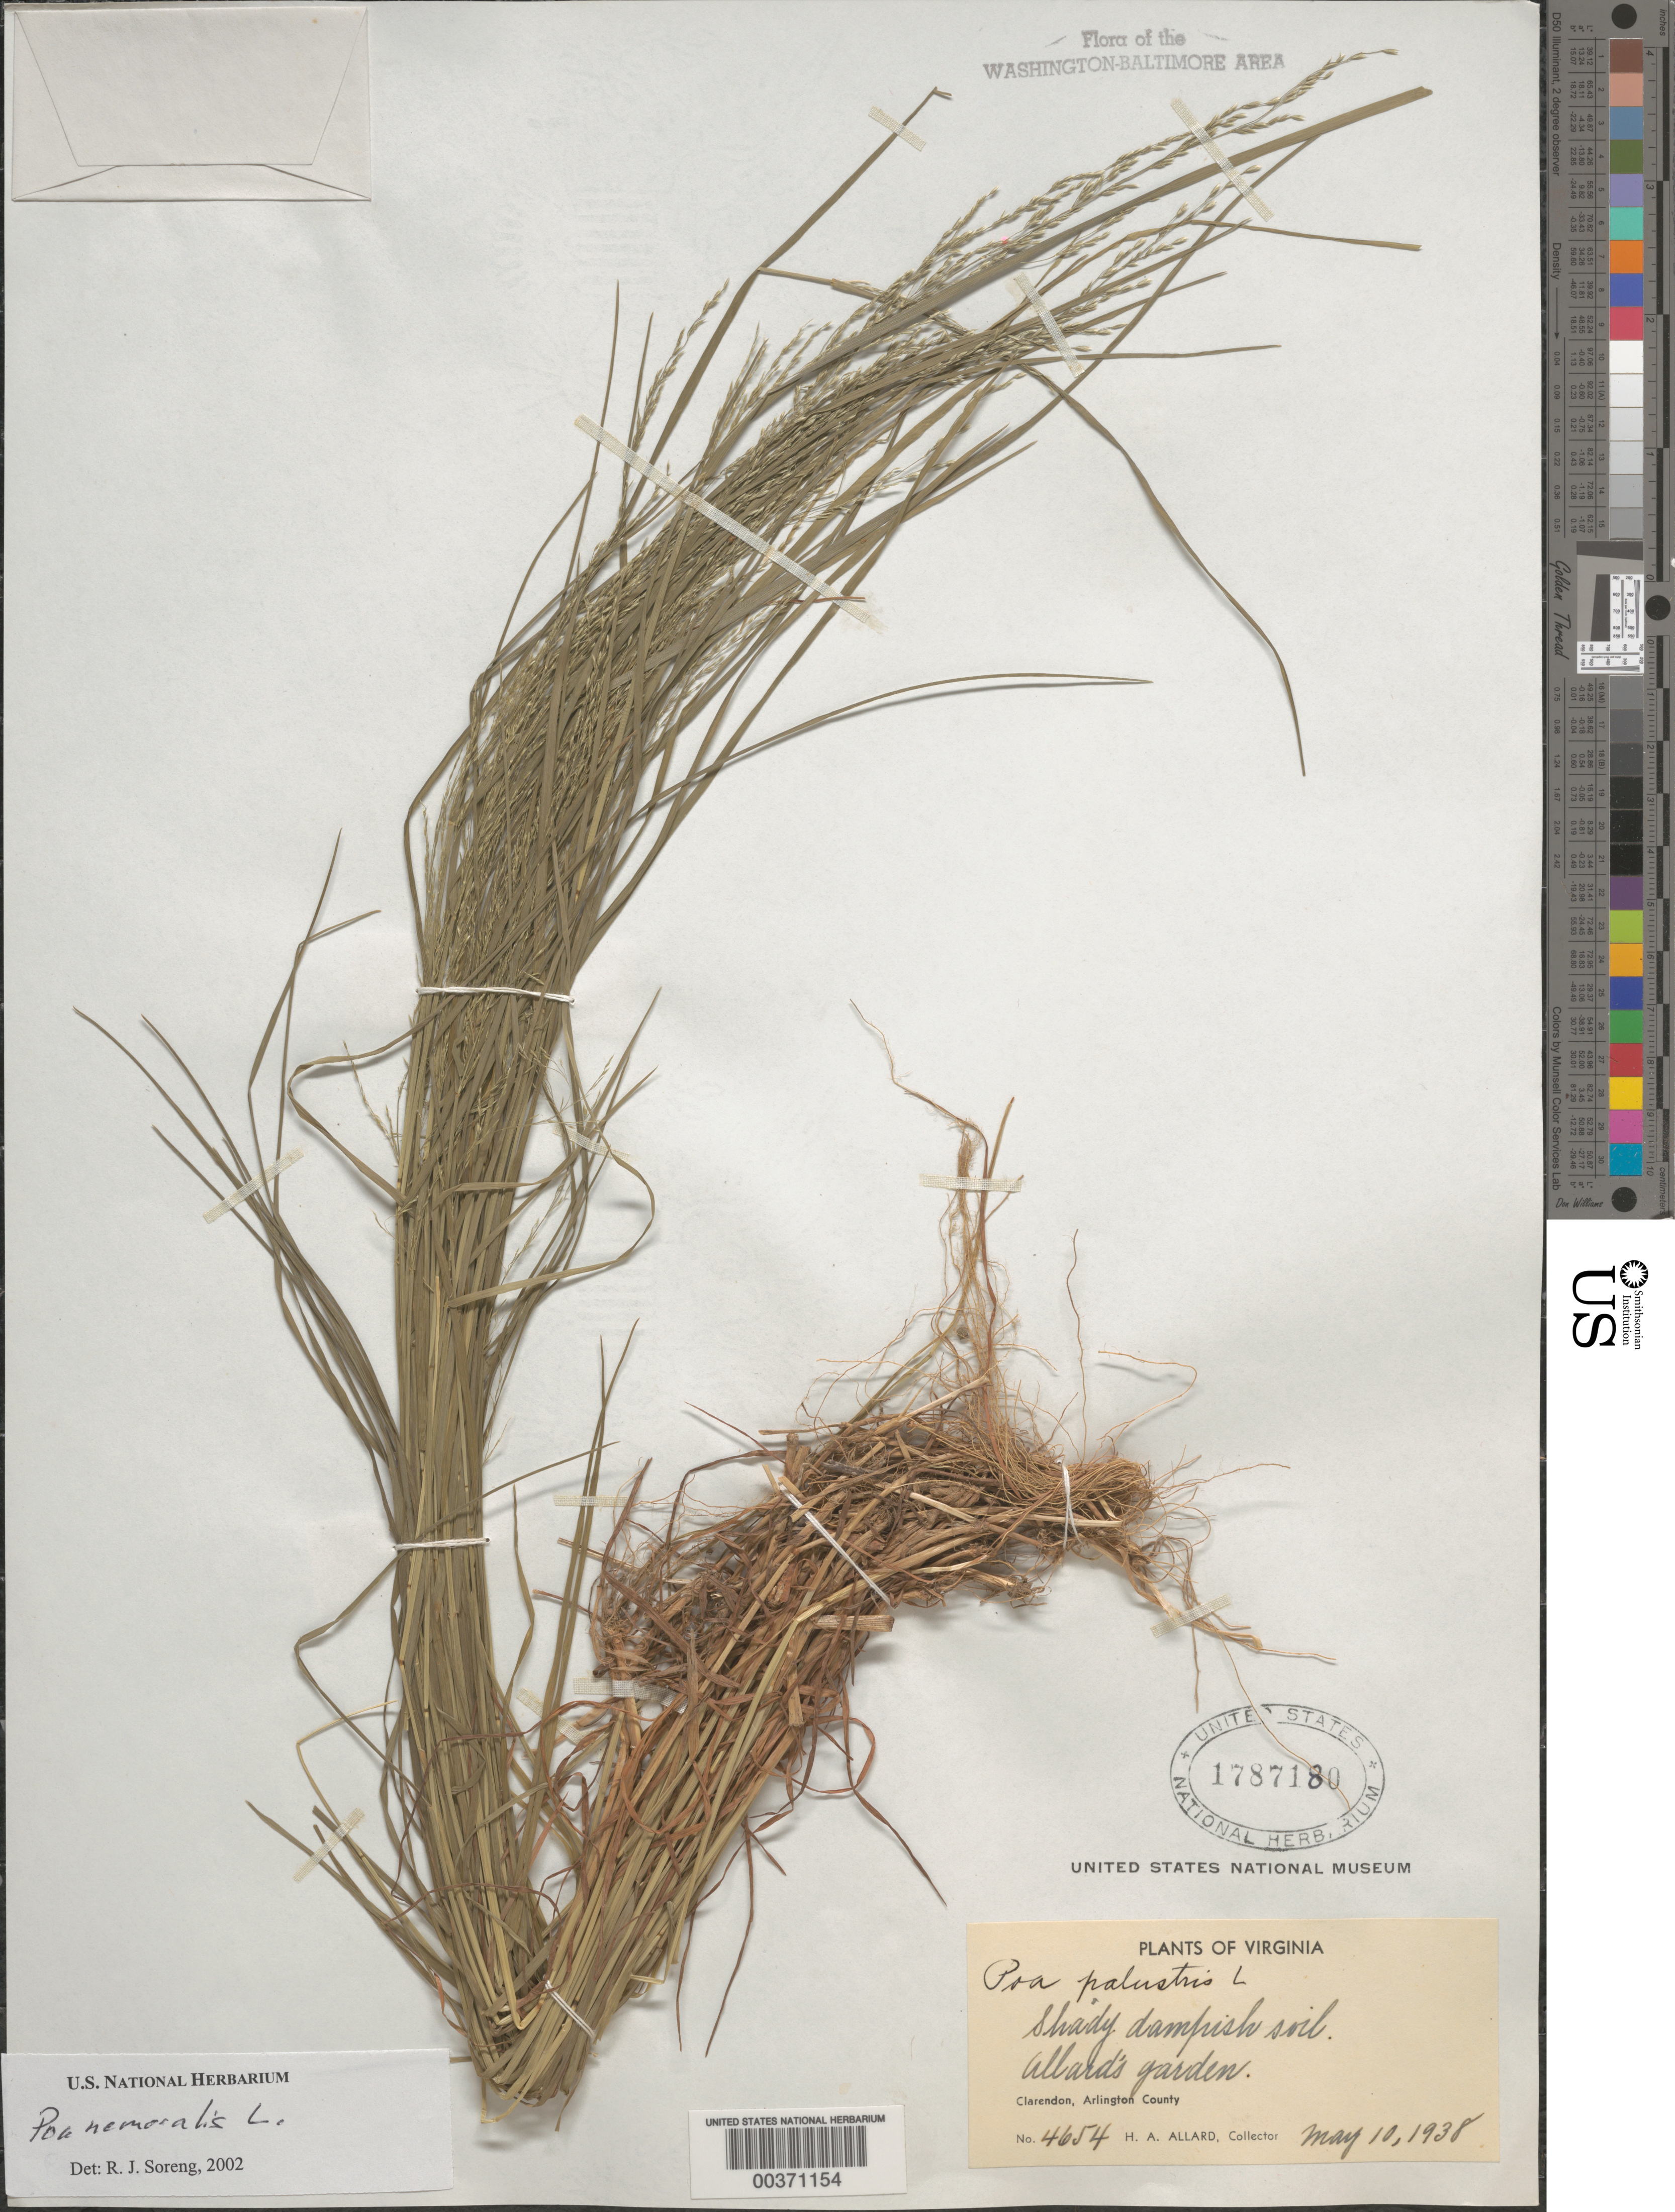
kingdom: Plantae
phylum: Tracheophyta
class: Liliopsida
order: Poales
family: Poaceae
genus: Poa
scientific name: Poa nemoralis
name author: L.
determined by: Soreng, Robert J., Research Associate (BOT), Smithsonian Institution - National Museum of Natural History (UNITED STATES)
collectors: H. A. Allard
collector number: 4654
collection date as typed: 10 May 1938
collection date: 1938-05-10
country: United States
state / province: Virginia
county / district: Arlington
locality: Allards Garden, Clarendon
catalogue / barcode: US 1787180